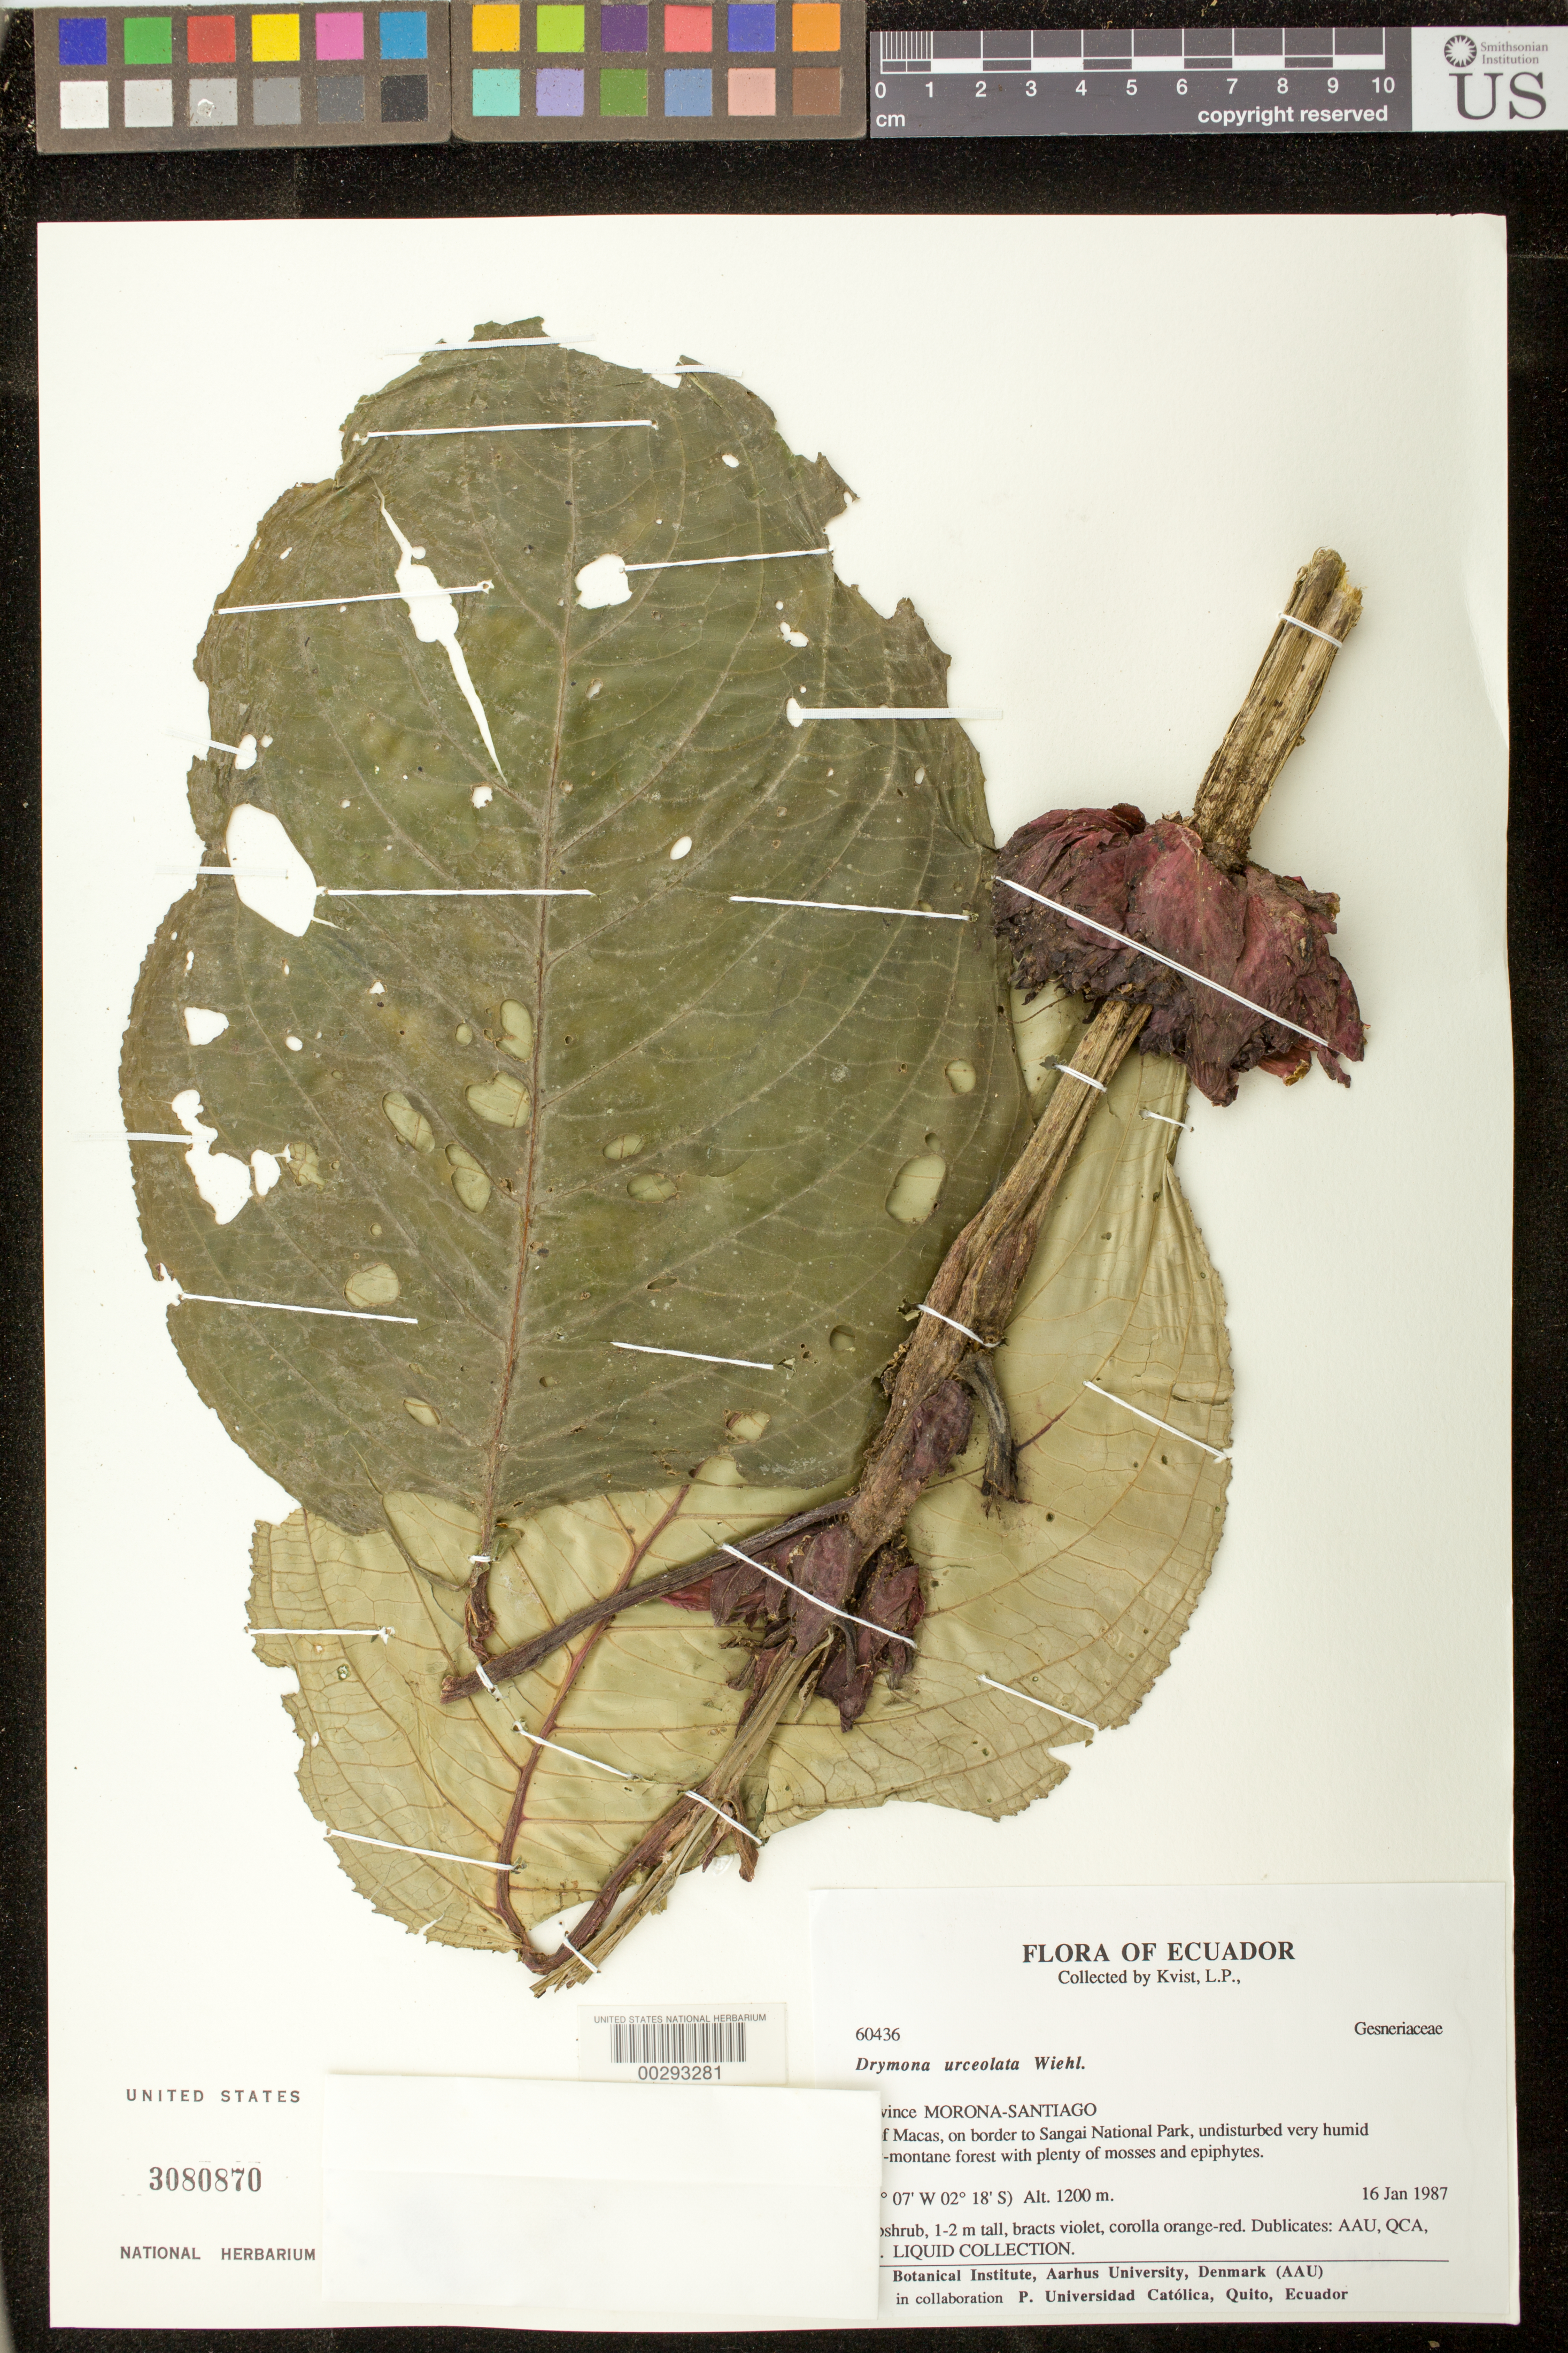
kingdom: Plantae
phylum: Tracheophyta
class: Magnoliopsida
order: Lamiales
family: Gesneriaceae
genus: Drymonia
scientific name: Drymonia urceolata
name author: Wiehler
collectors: L. P. Kvist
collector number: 60436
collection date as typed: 16 Jan 1987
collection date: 1987-01-16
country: Ecuador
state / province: Morona-Santiago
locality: N of Macas, on border to Sangay National Park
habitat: Undisturbed very humid low montane forest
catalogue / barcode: US 3080870